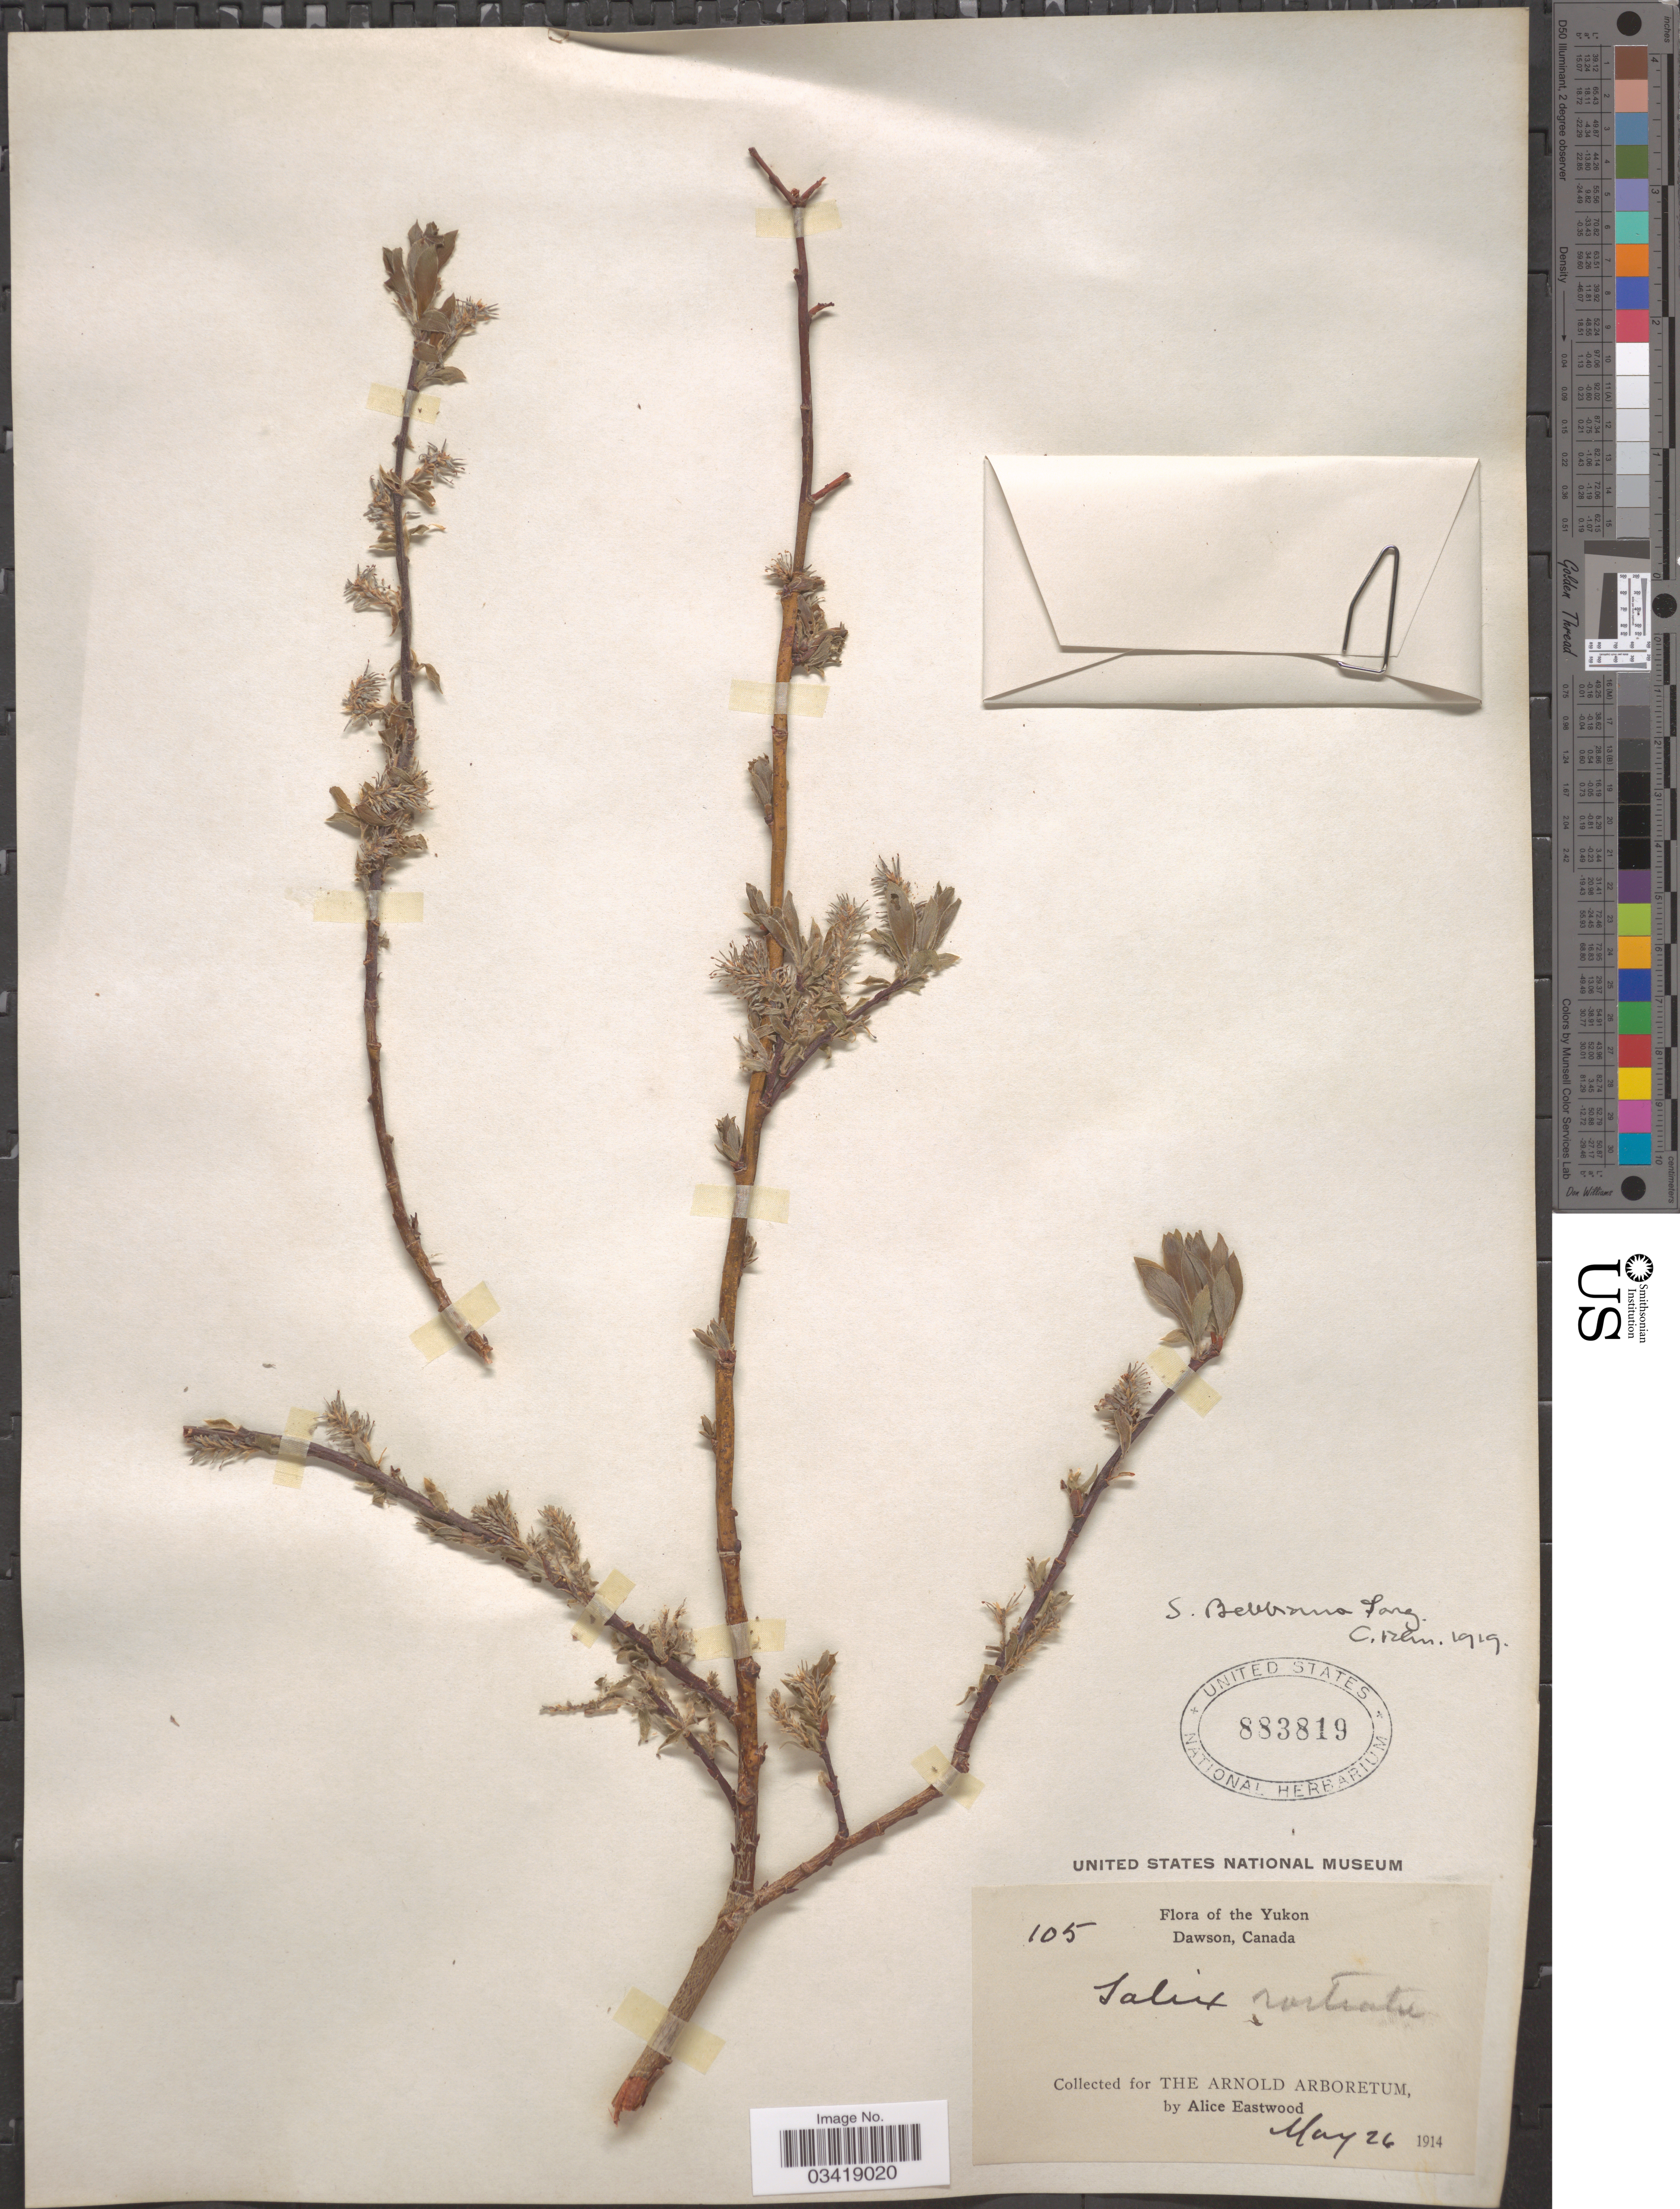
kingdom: Plantae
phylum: Tracheophyta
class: Magnoliopsida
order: Malpighiales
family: Salicaceae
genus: Salix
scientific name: Salix bebbiana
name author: Sarg.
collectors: A. Eastwood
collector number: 105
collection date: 1914-05-26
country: Canada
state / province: Yukon Territory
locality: Yukon. Dawson.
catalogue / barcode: US 883819